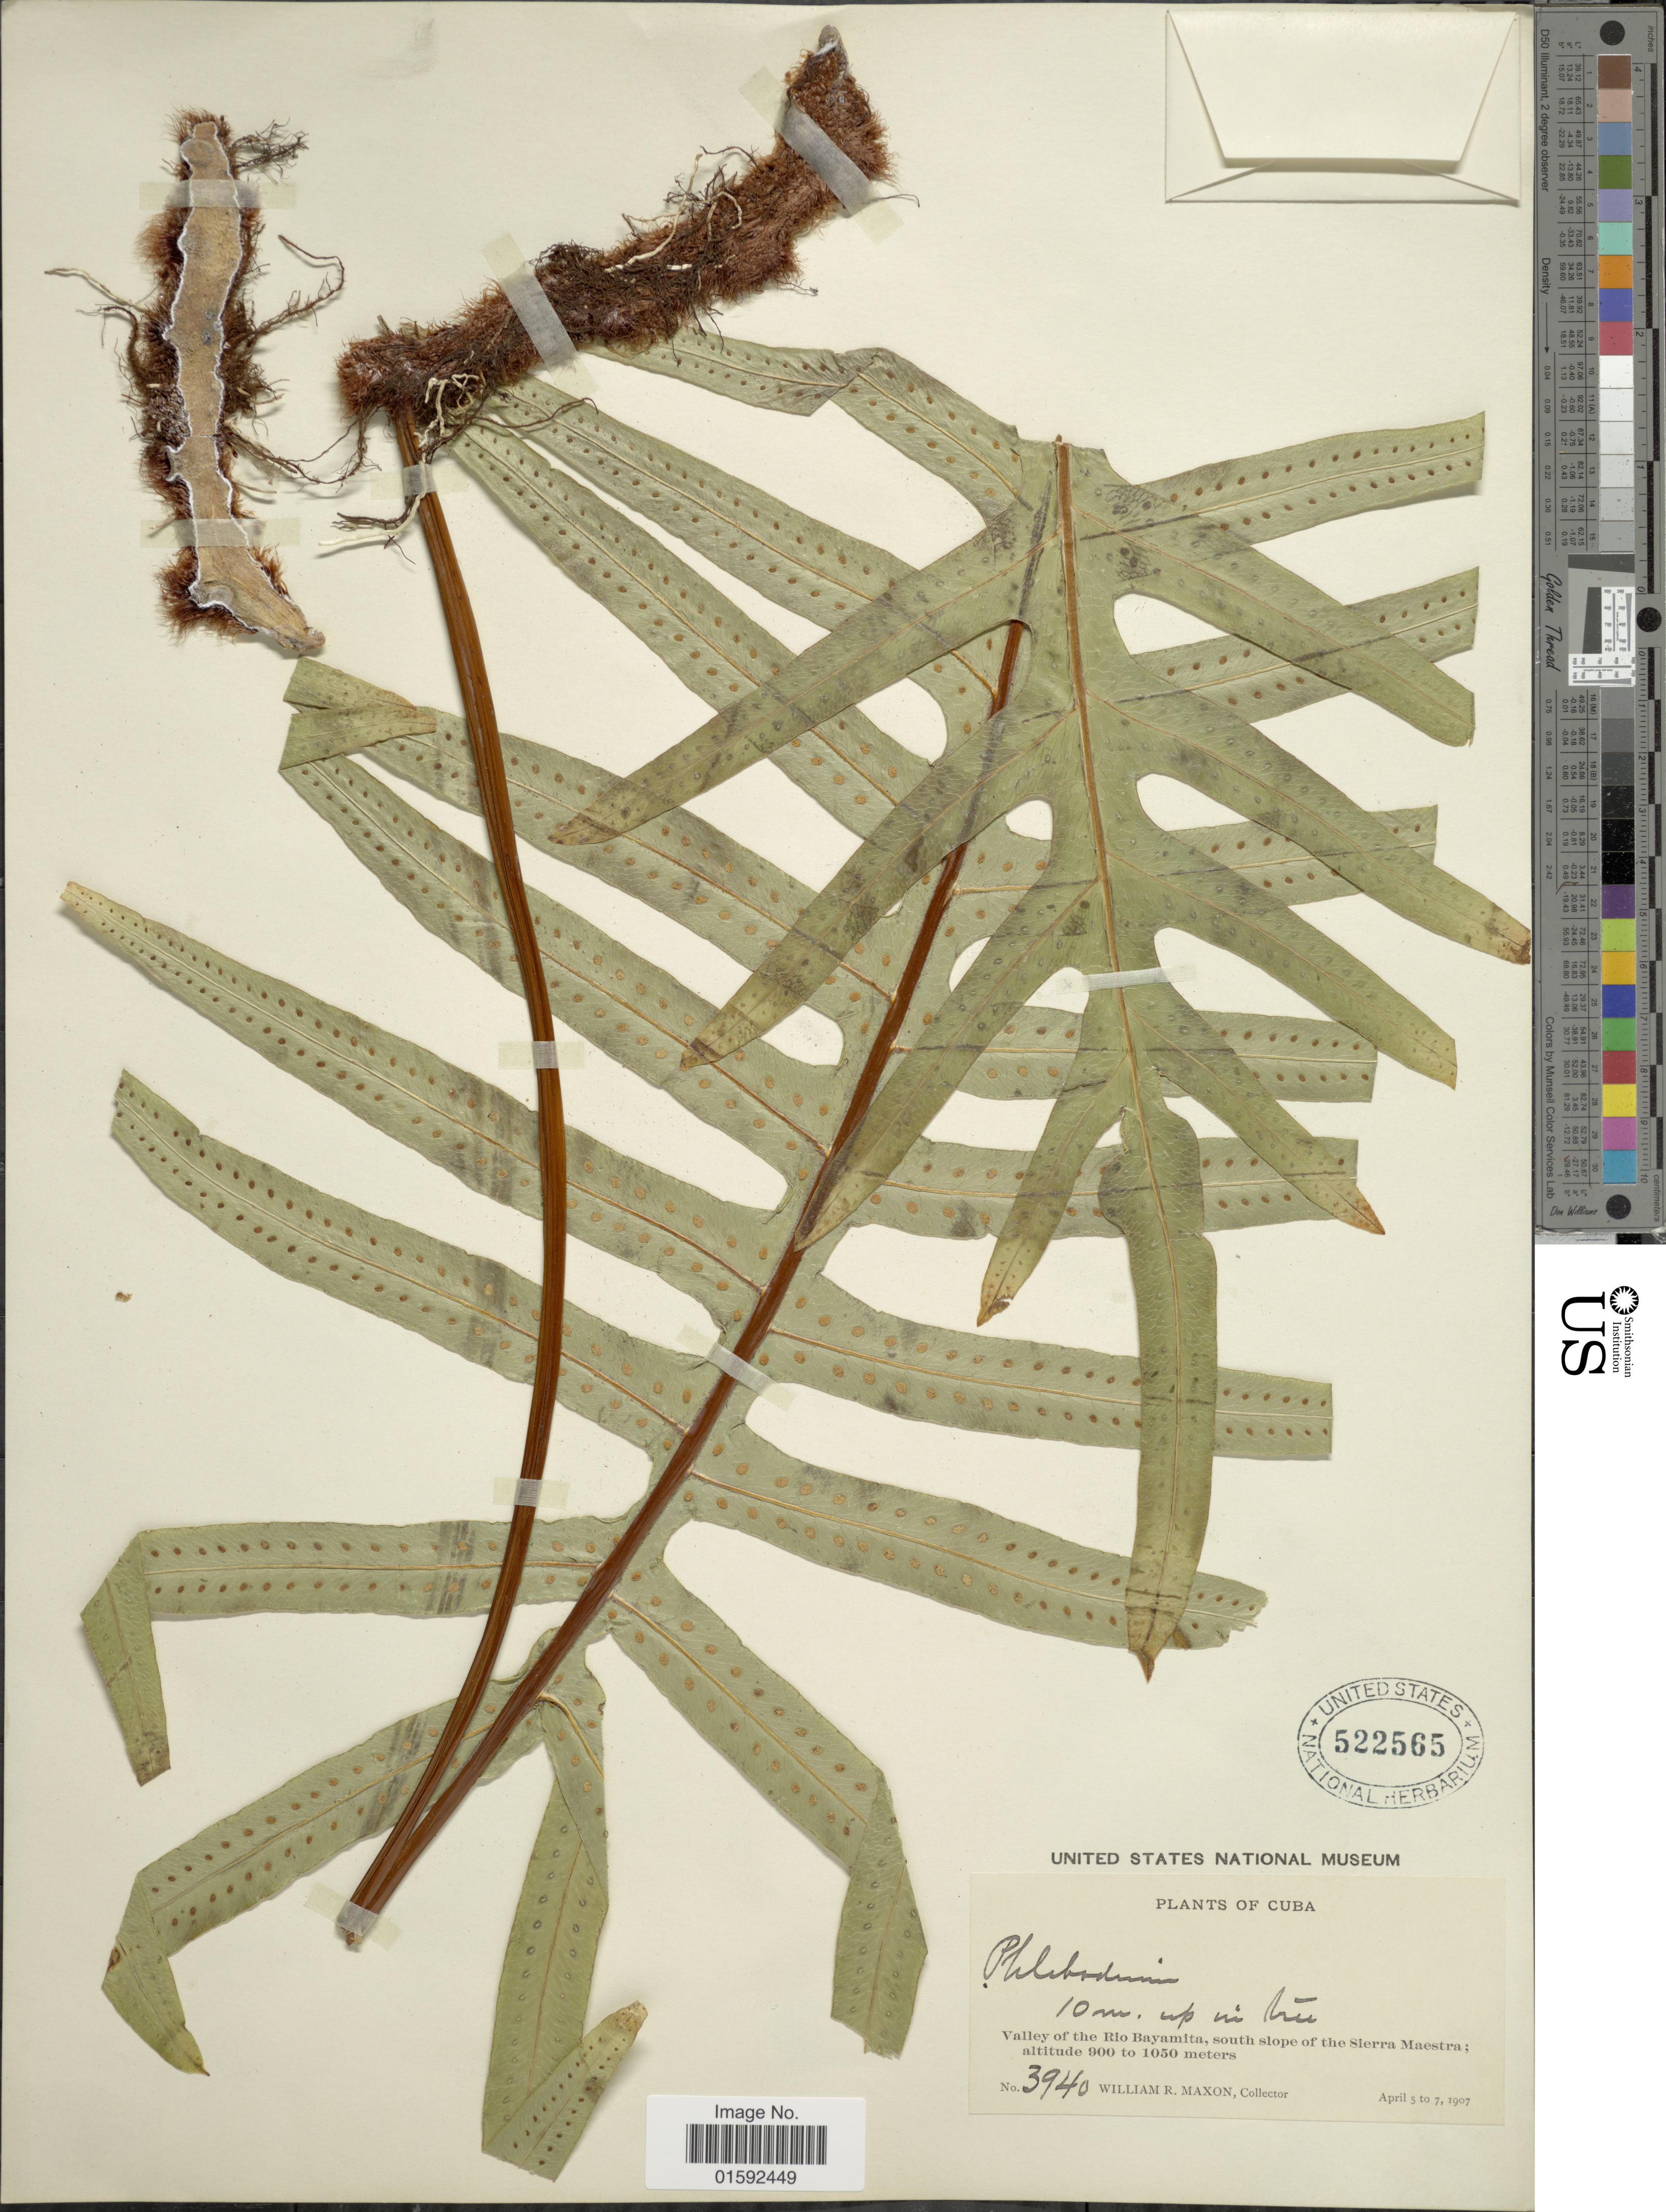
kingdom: Plantae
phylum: Tracheophyta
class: Polypodiopsida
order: Polypodiales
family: Polypodiaceae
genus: Phlebodium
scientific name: Phlebodium pseudoaureum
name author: (Cav.) Lellinger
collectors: W. R. Maxon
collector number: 3940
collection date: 1907-04-05/1907-04-07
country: Cuba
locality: Cuba, Valley of the Rio Bayamita, south slope of the Sierra Maestra.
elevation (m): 900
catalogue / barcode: US 522565